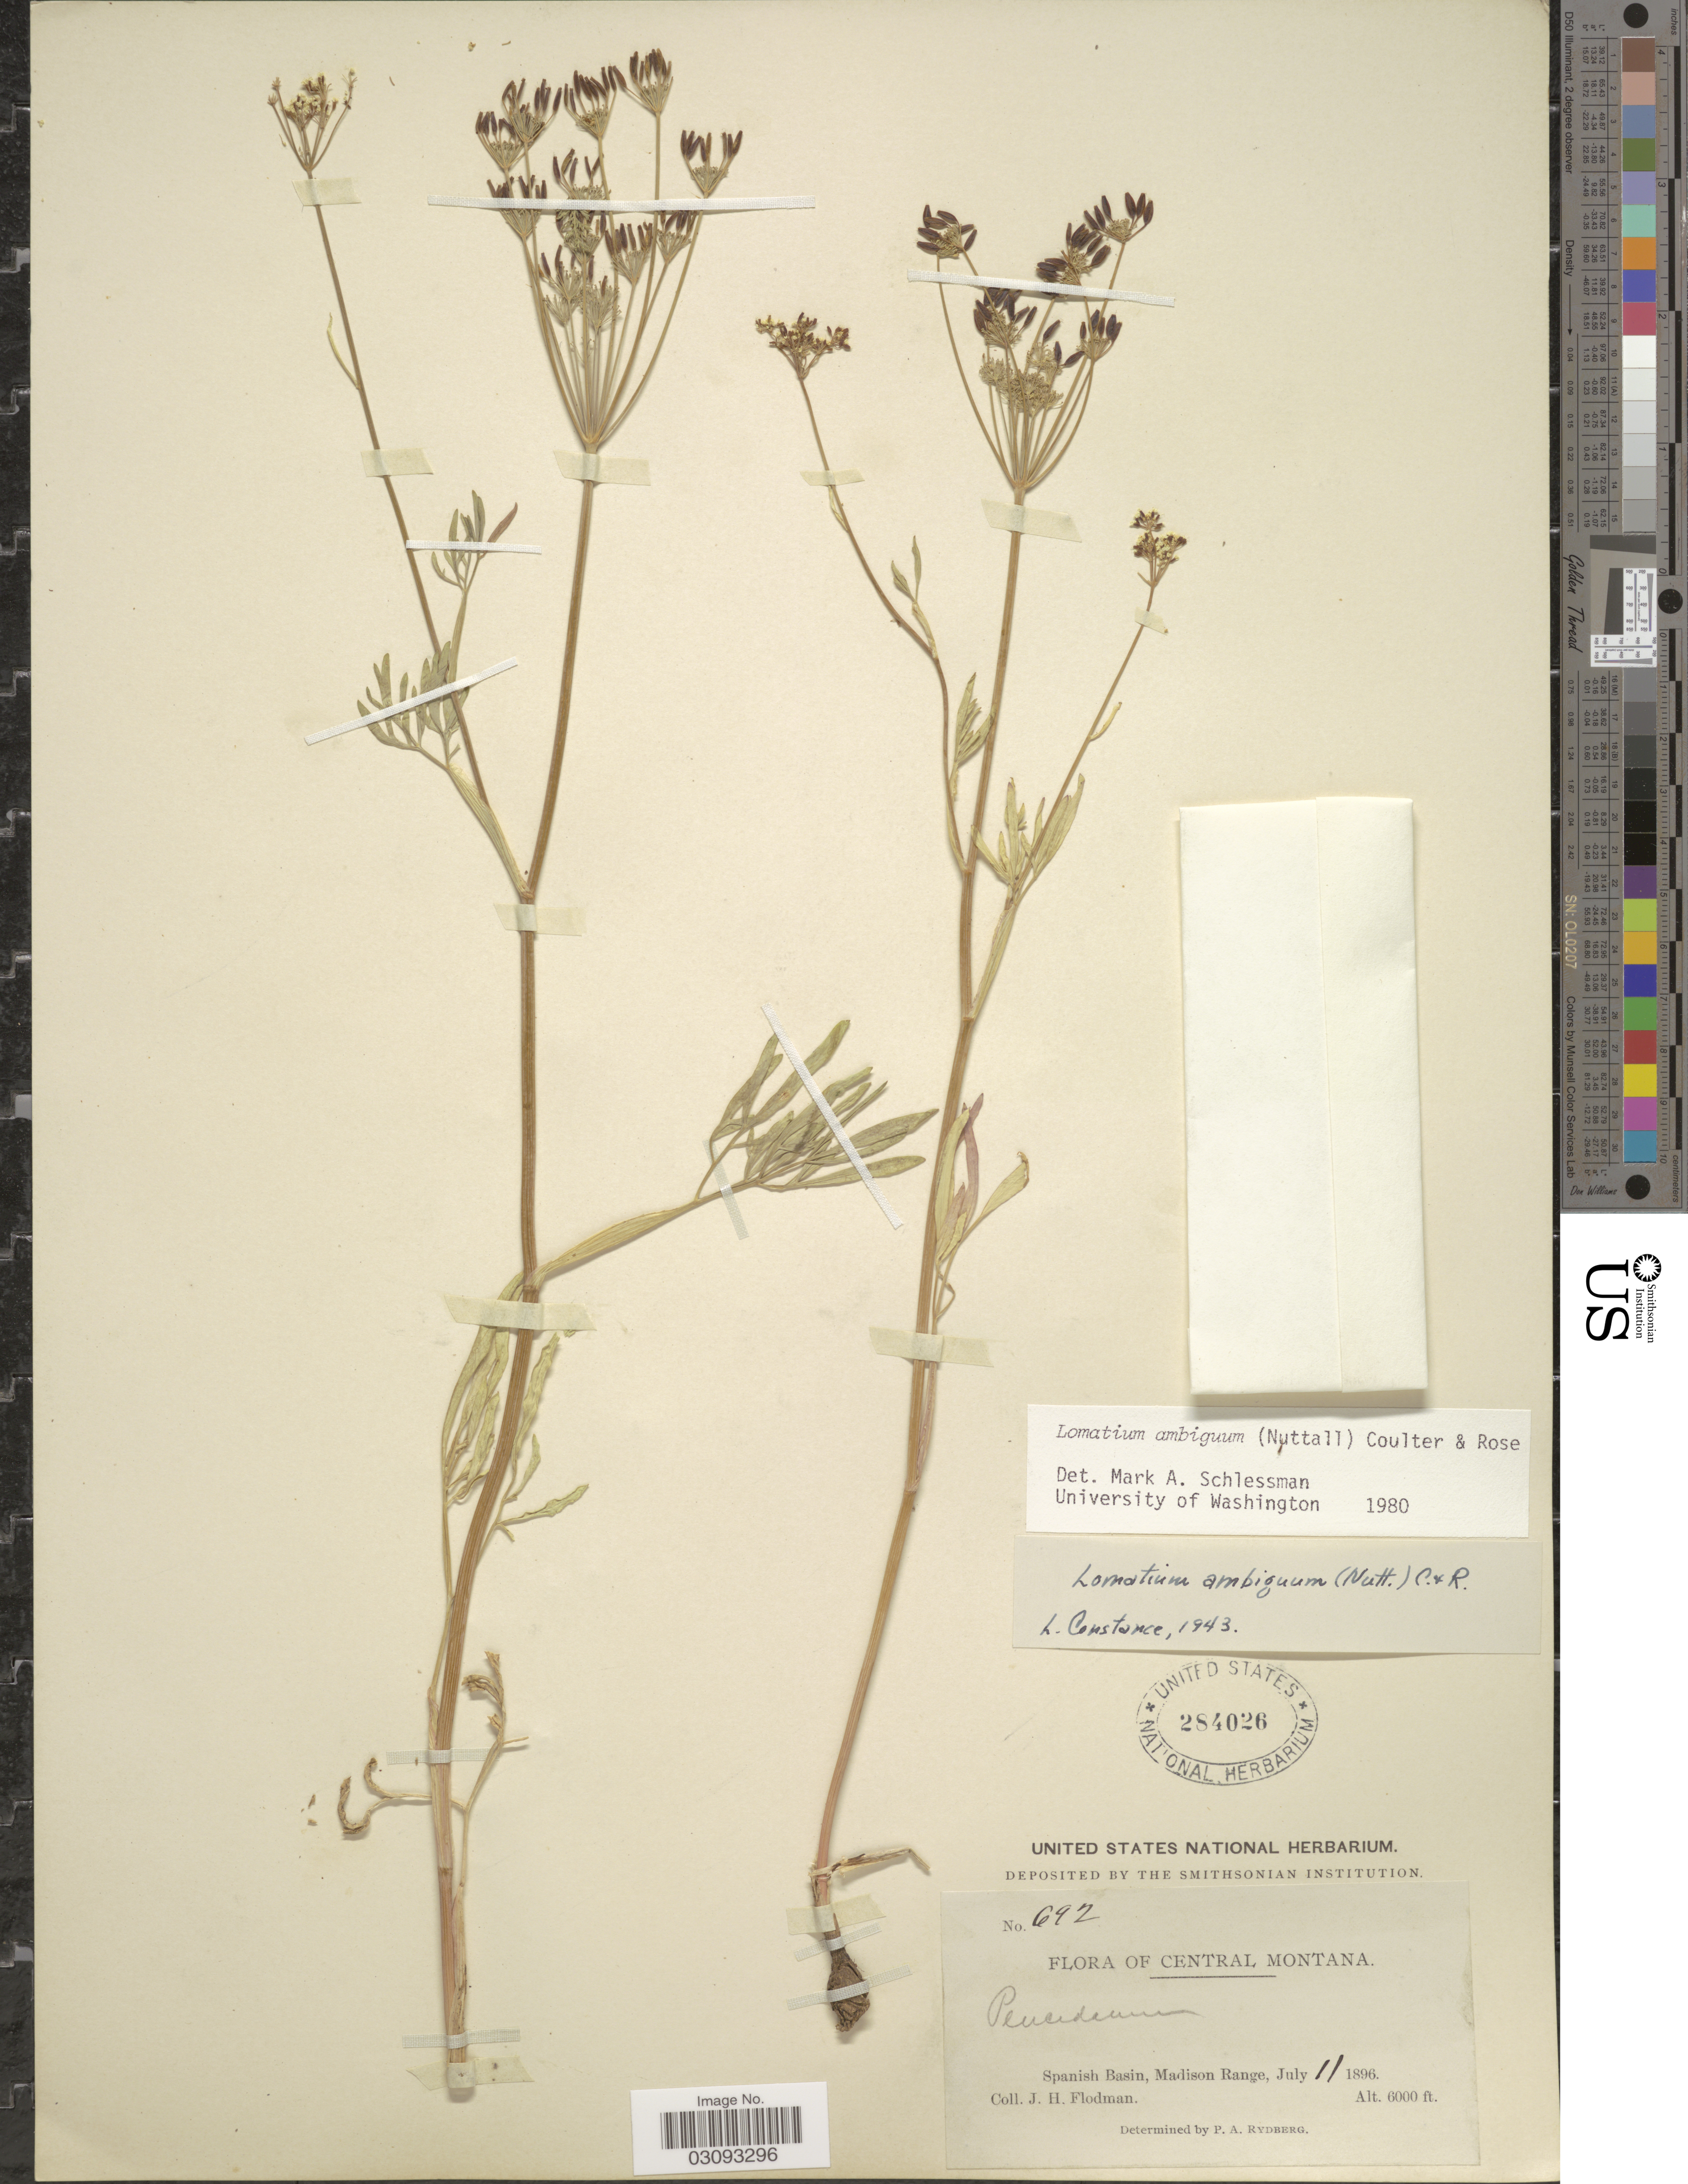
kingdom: Plantae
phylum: Tracheophyta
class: Magnoliopsida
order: Apiales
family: Apiaceae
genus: Lomatium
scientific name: Lomatium ambiguum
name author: (Nutt.) Coult. & Rose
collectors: J. Flodman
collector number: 692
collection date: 1896-07-11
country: United States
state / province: Montana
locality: Central Montana. Spanish Basin, Madison Range.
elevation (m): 1829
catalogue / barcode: US 284026